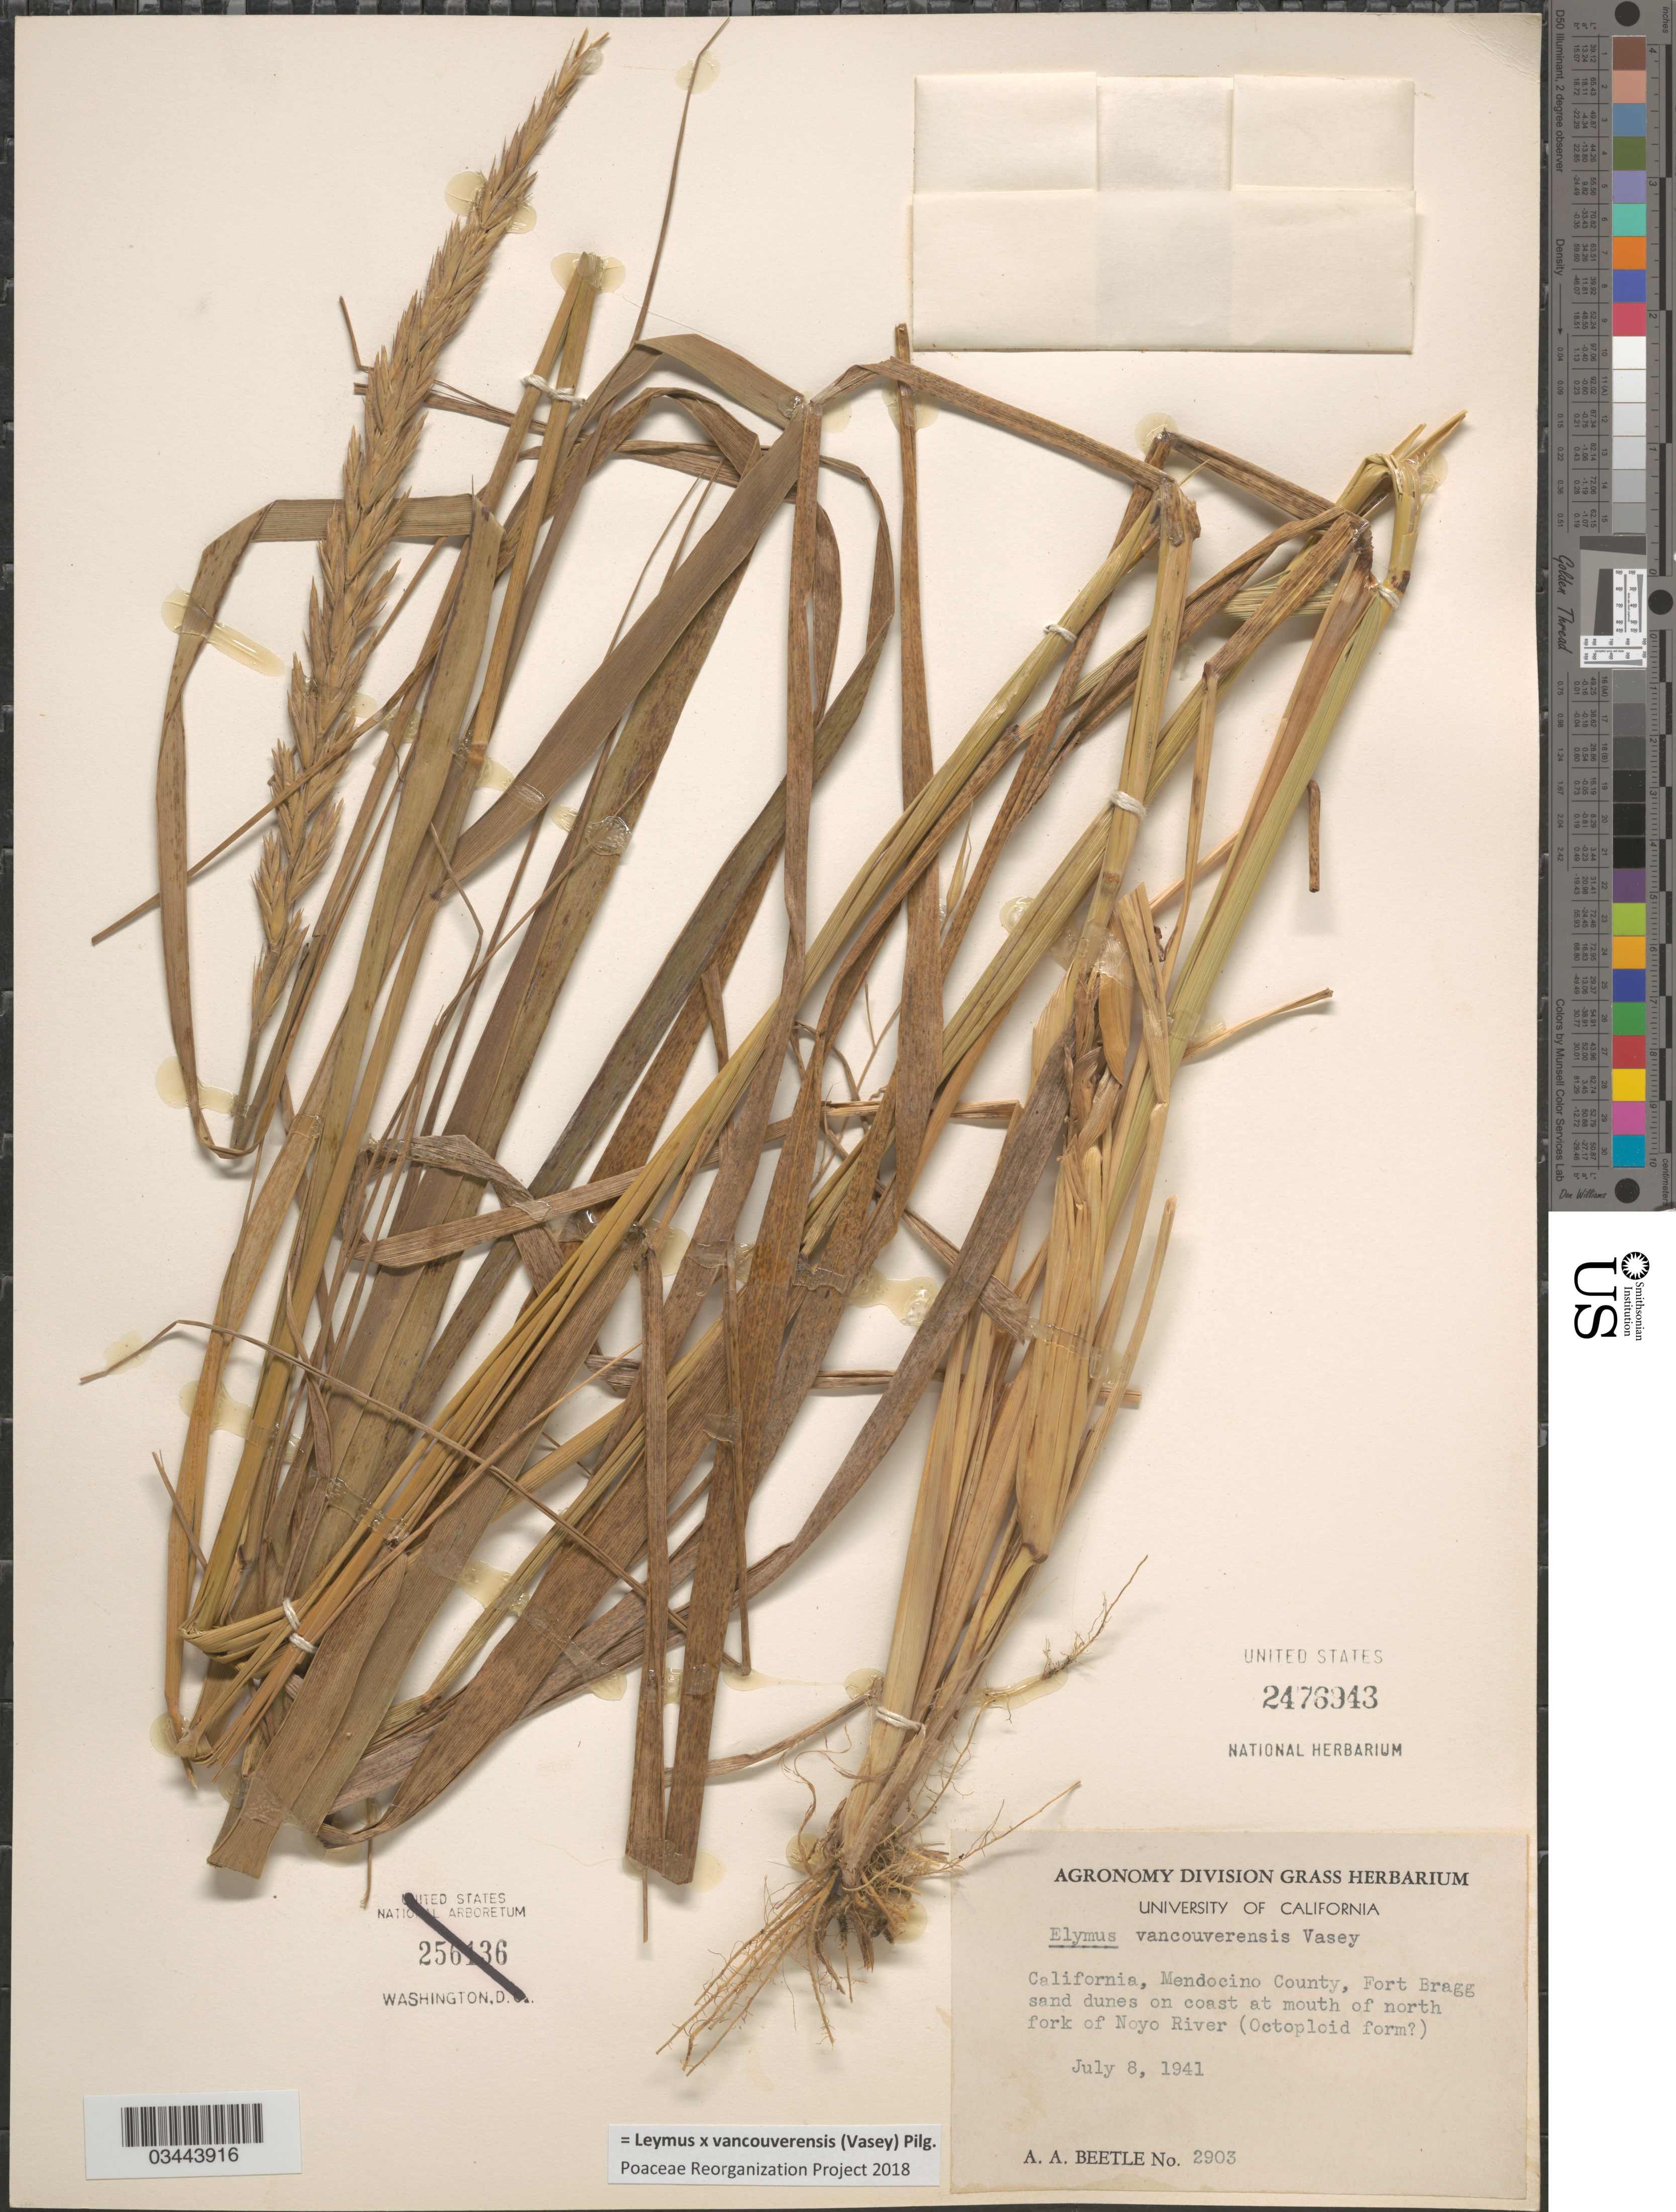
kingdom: Plantae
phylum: Tracheophyta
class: Liliopsida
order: Poales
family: Poaceae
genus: Leymus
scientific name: Leymus x vancouverensis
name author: (Vasey) Pilg.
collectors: A. A. Beetle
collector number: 2903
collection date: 1941-07-08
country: United States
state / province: California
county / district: Mendocino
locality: Mendocino County, Fort Bragg sand dunes on coast at mouth of north fork of Noyo River.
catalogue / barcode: US 2476943